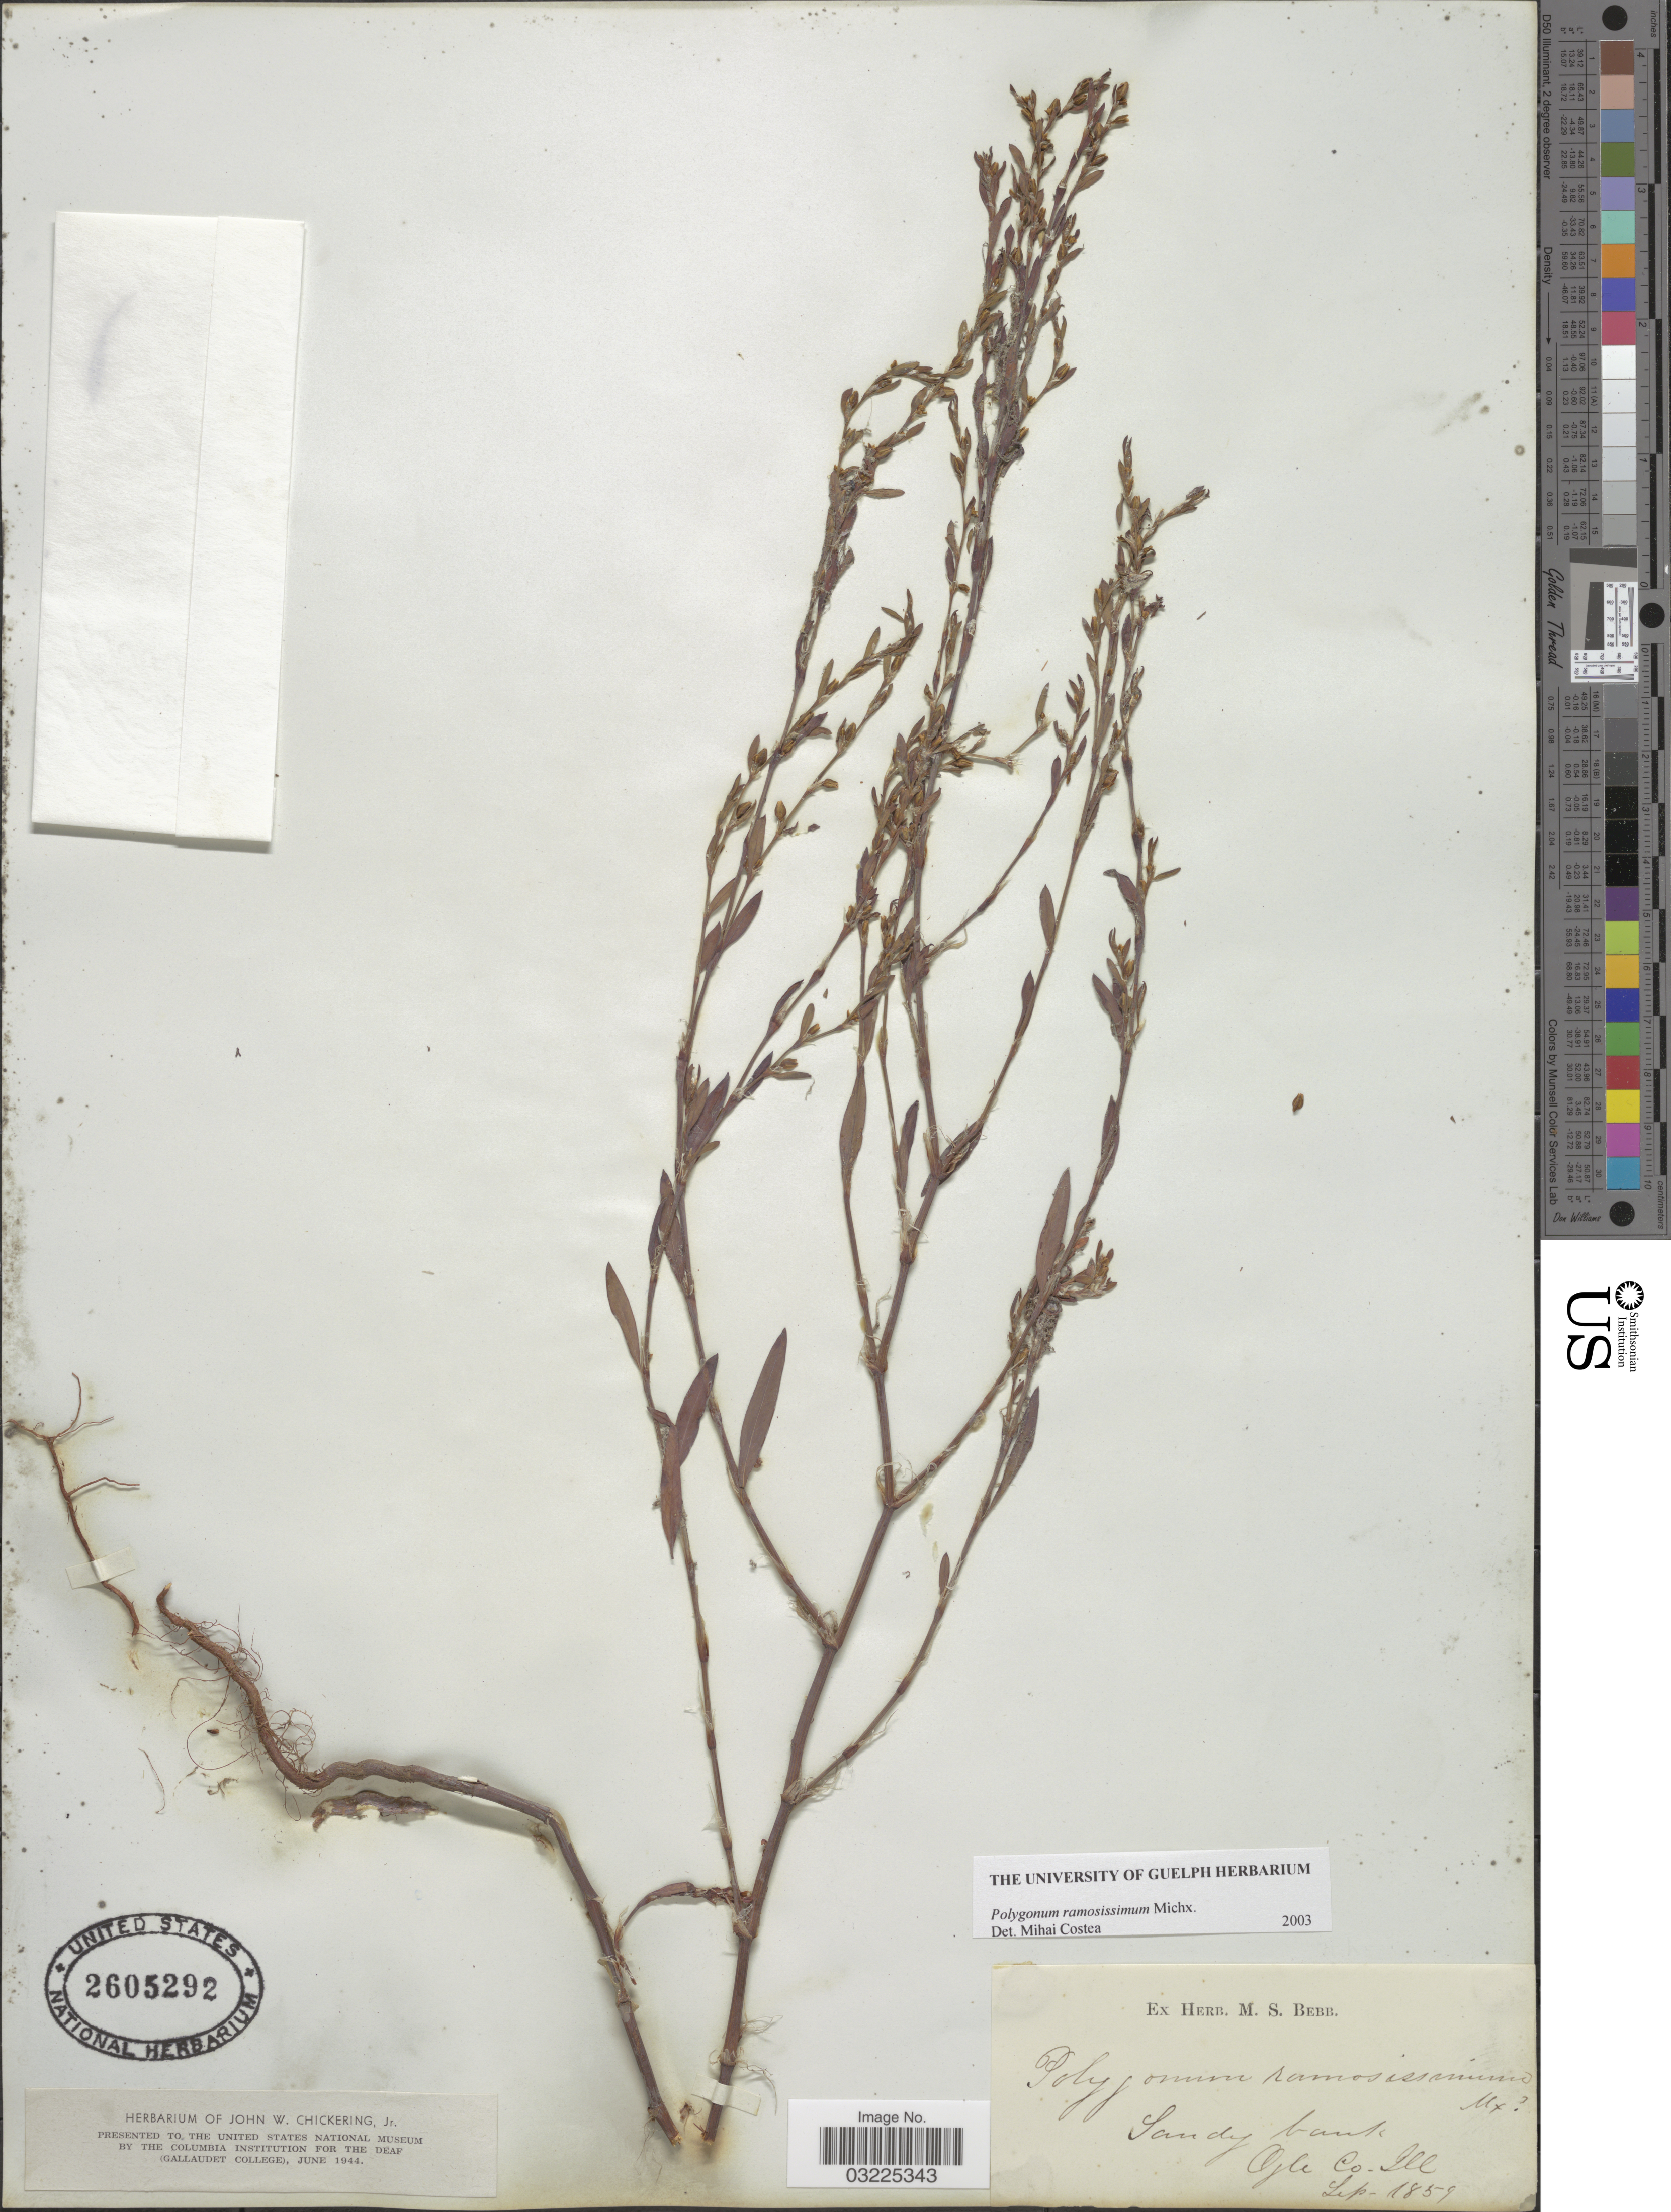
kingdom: Plantae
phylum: Tracheophyta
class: Magnoliopsida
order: Caryophyllales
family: Polygonaceae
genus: Polygonum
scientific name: Polygonum ramosissimum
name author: Michx.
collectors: ex Herb. M. S. Bebb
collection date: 1859-09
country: United States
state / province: Illinois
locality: Ogle Co. Ill.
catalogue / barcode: US 2605292